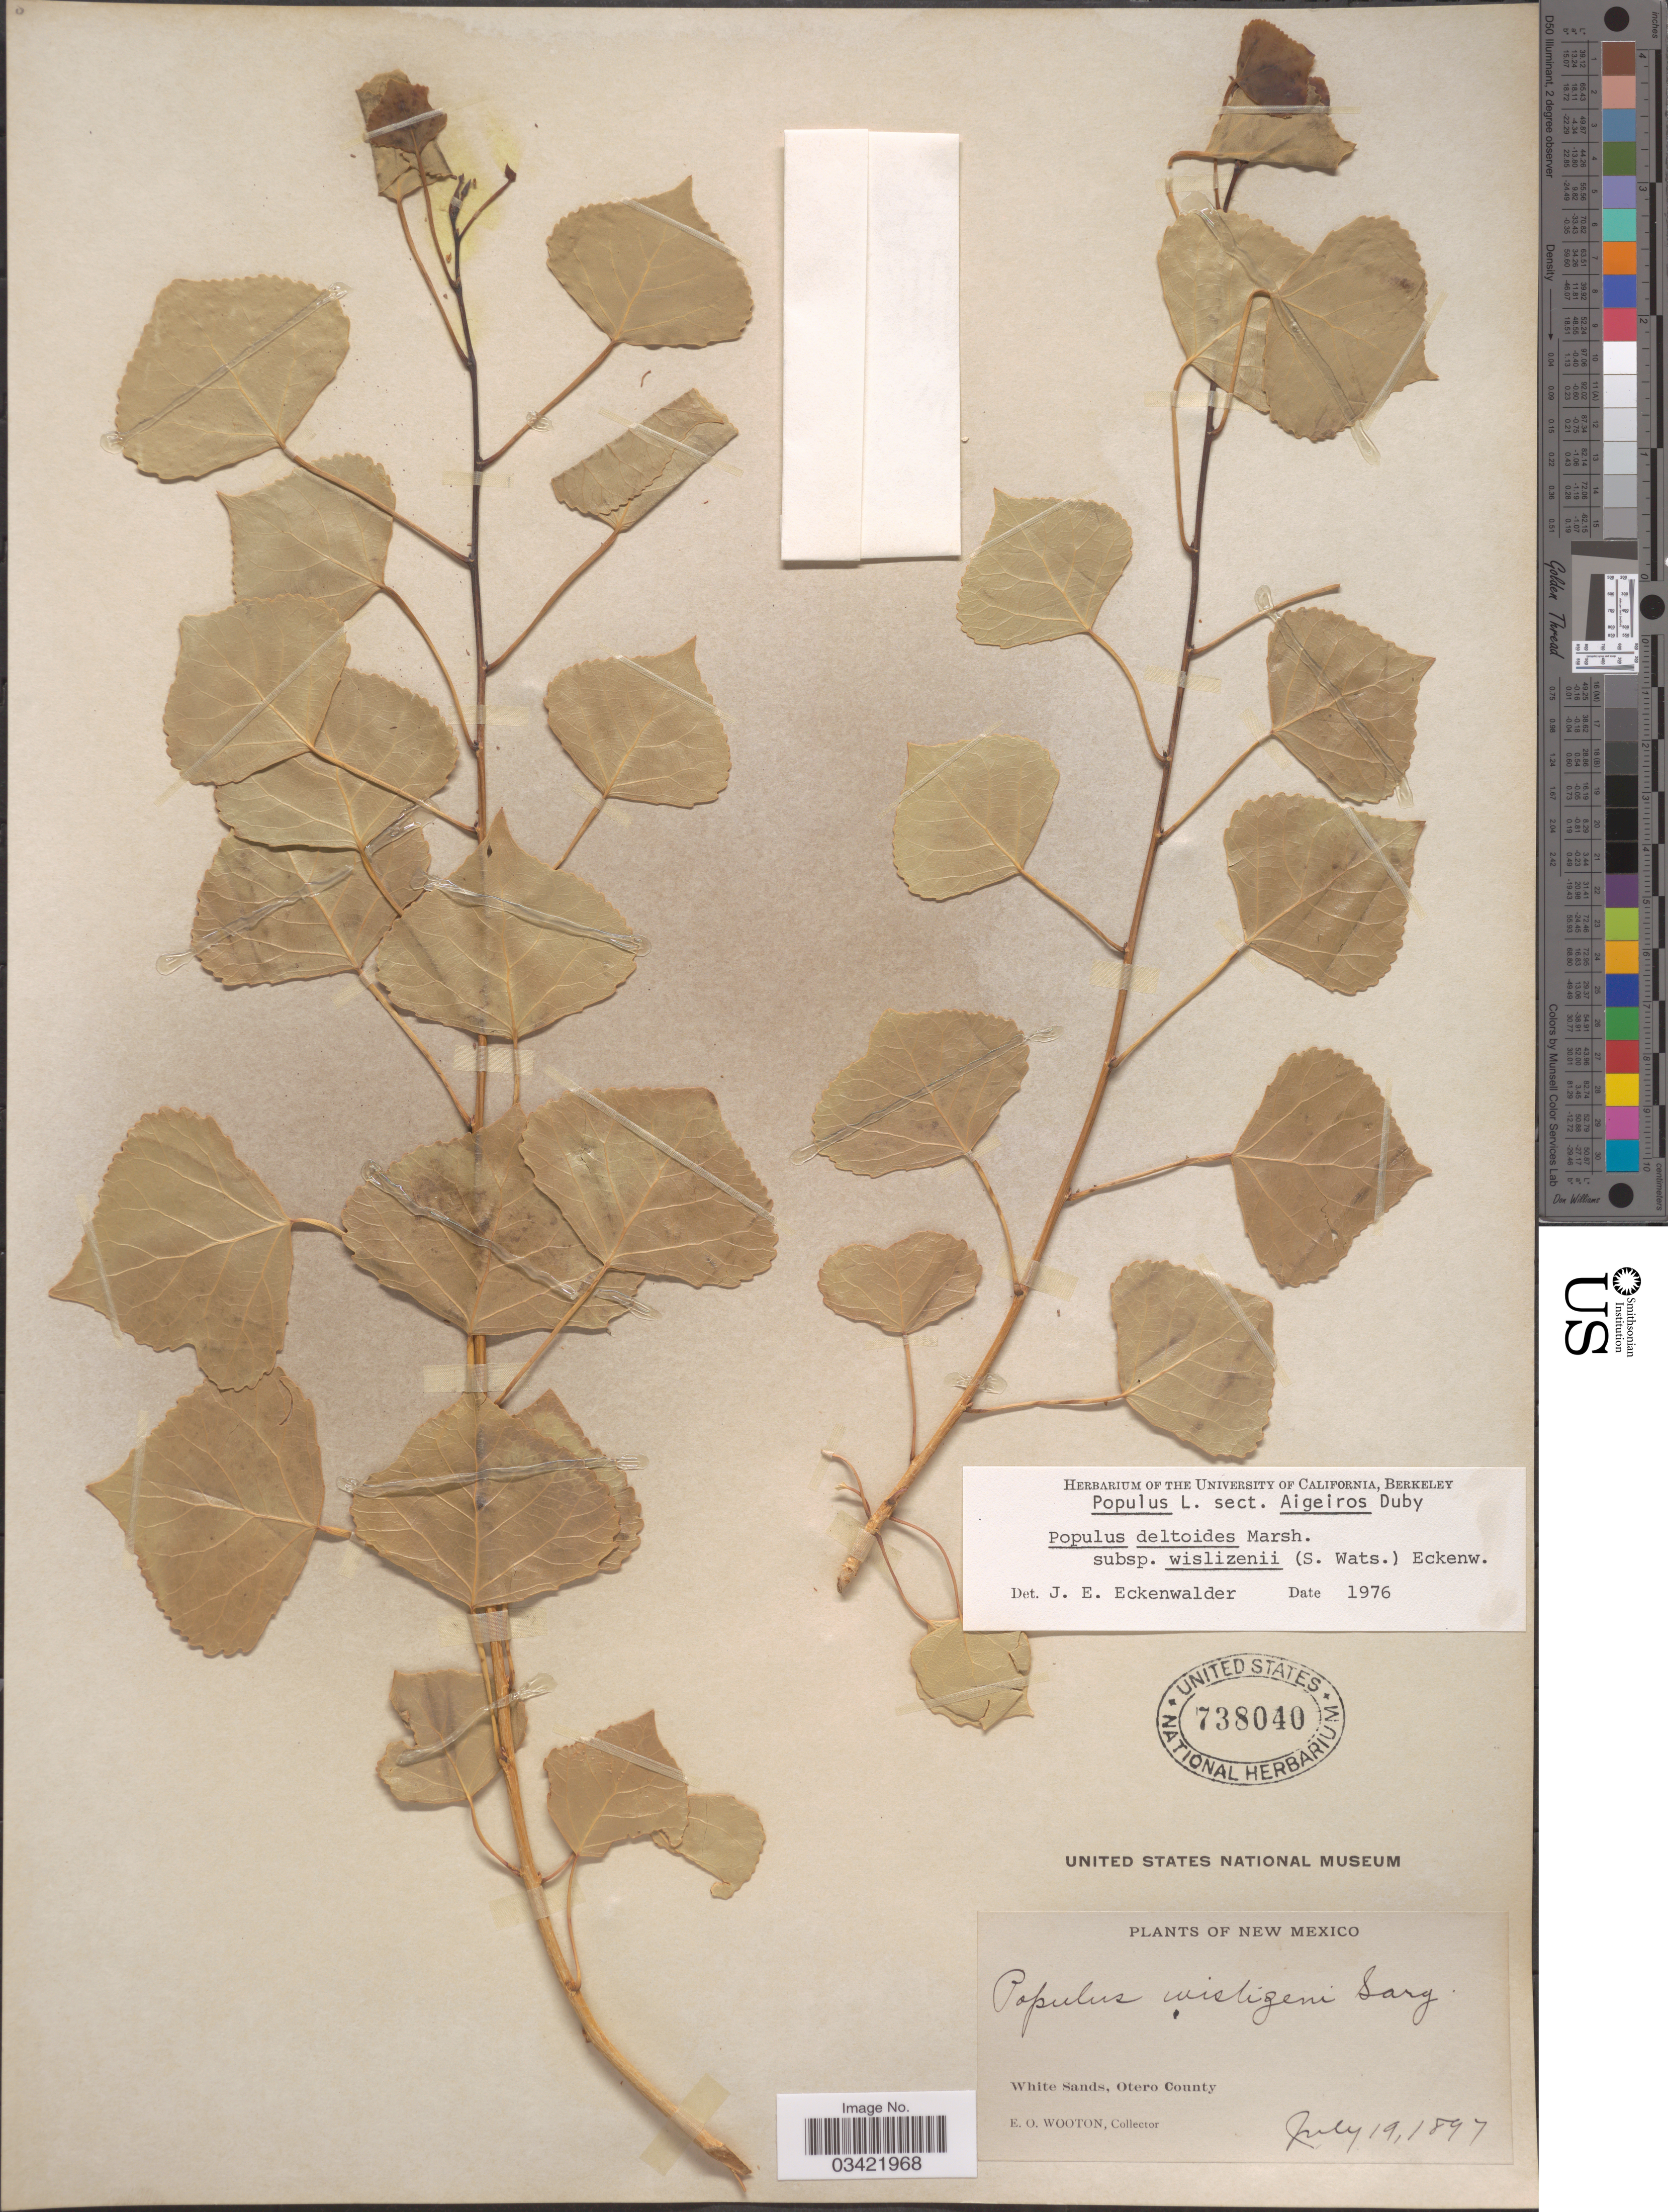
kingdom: Plantae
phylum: Tracheophyta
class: Magnoliopsida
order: Malpighiales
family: Salicaceae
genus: Populus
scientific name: Populus deltoides subsp. wislizeni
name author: (S. Watson) Eckenw.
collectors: E. O. Wooton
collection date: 1897-07-19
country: United States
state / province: New Mexico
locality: White Sands, Otero County.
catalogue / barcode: US 738040